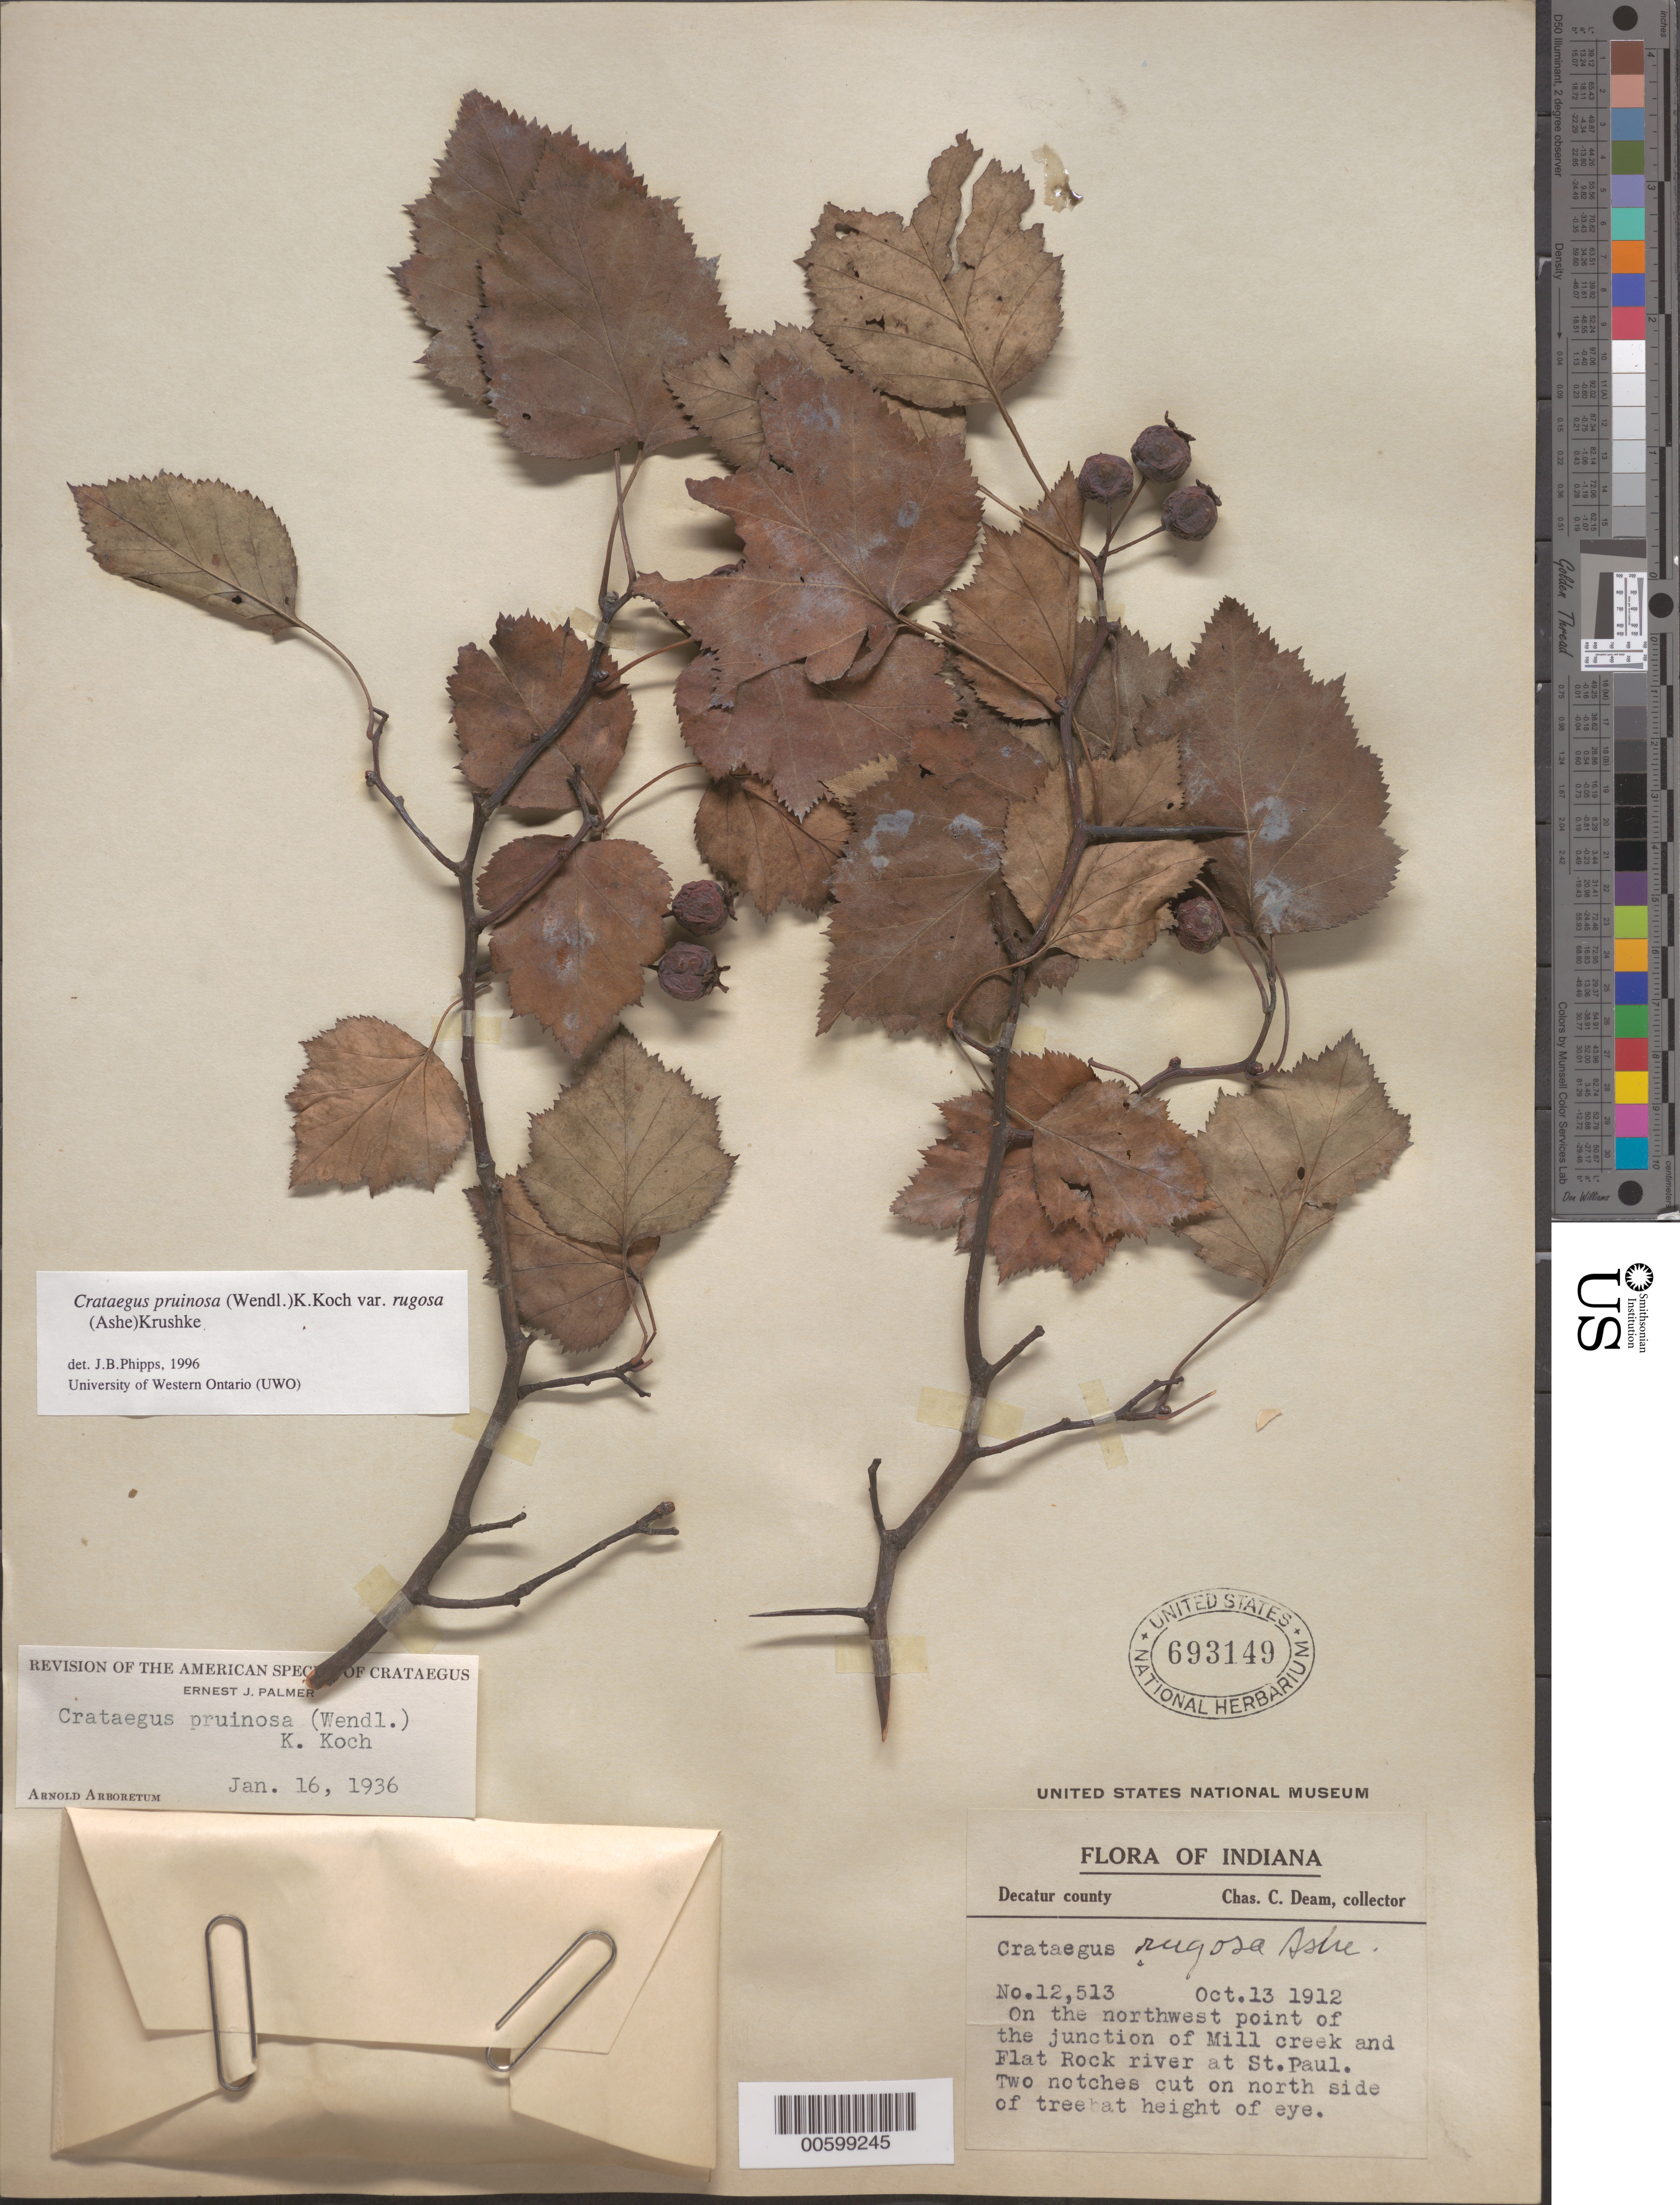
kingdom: Plantae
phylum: Tracheophyta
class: Magnoliopsida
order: Rosales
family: Rosaceae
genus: Crataegus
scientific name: Crataegus pruinosa var. rugosa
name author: (Ashe) Kruschke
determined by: Phipps, James B., (UWO), University of Western Ontario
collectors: C. C. Deam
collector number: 12513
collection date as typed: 13 Oct 1912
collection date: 1912-10-13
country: United States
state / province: Indiana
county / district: Decatur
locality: On the NW point of the junction of Mill Creek and Flat Rock River at St. Paul.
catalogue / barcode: US 693149